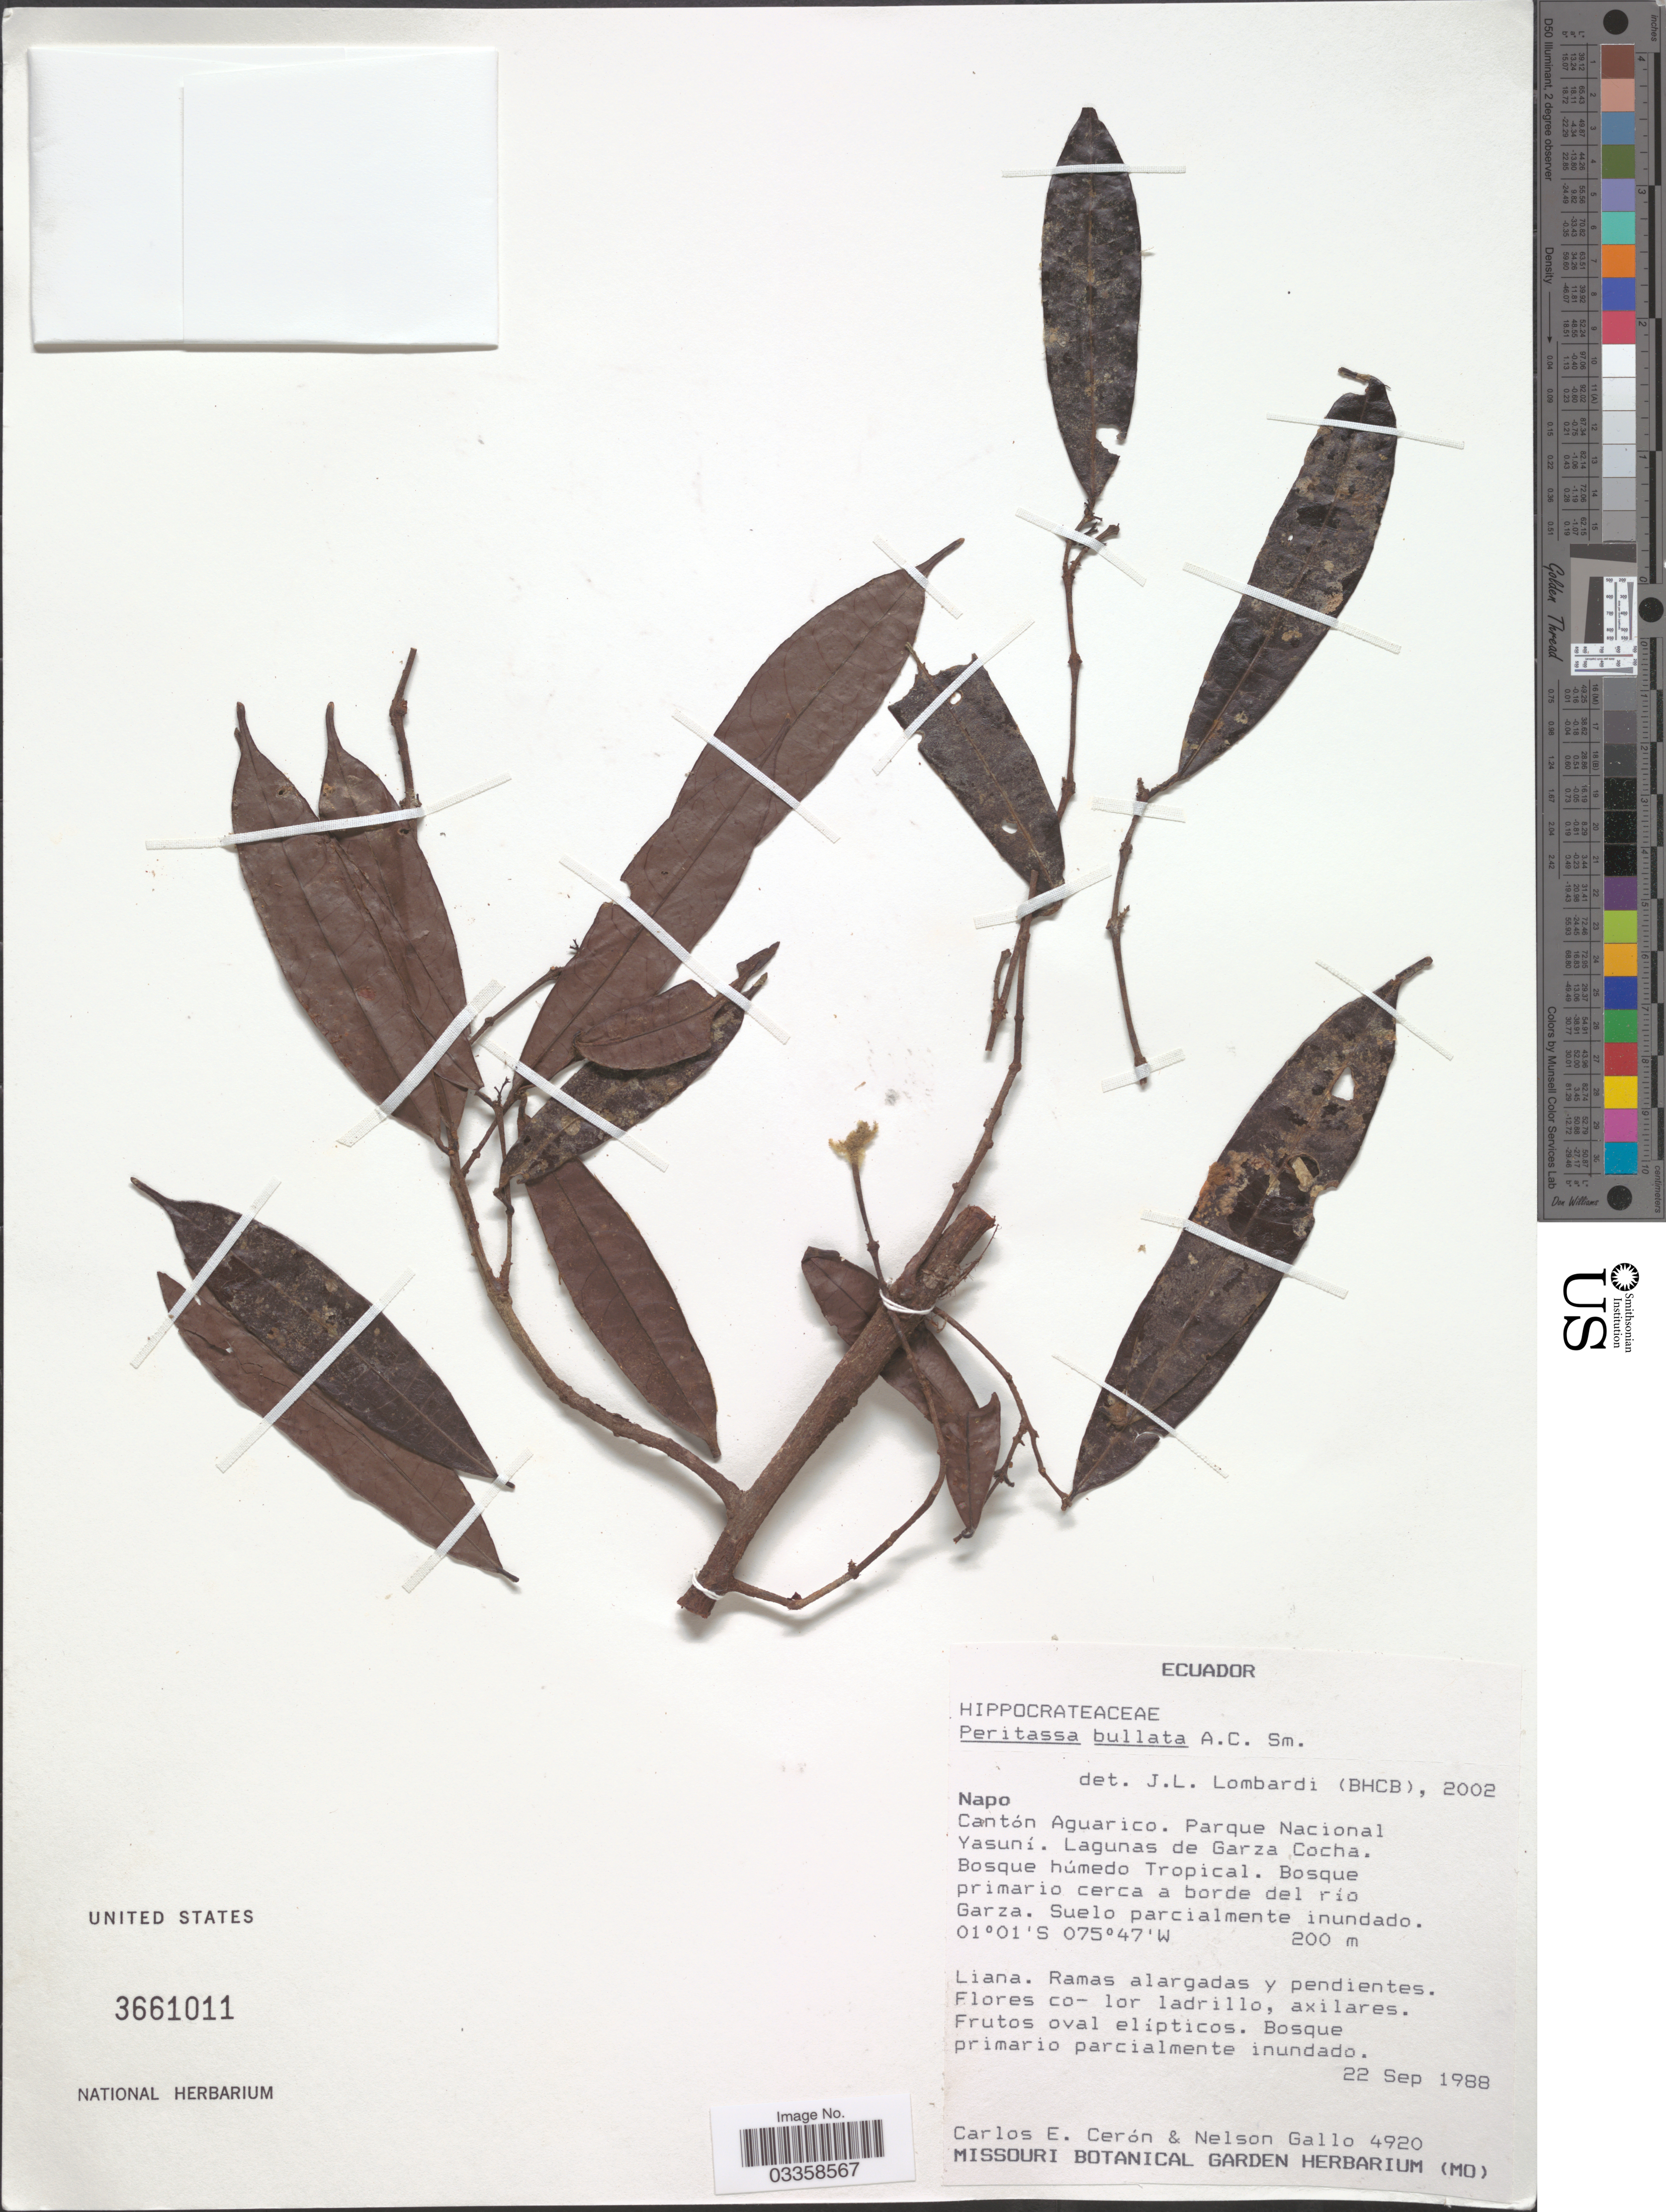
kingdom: Plantae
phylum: Tracheophyta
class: Magnoliopsida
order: Celastrales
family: Celastraceae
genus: Peritassa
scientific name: Peritassa bullata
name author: A.C. Sm.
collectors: C. E. Cerón M. & N. Gallo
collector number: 4920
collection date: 1988-09-22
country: Ecuador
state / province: Napo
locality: Cantón Aguarico. Parque Nacional Yasuní. Lagunas de Garza Cocha. Bosque húmedo Tropical. Bosque primario cerca a borde del río Garza.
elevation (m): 200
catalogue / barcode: US 3661011